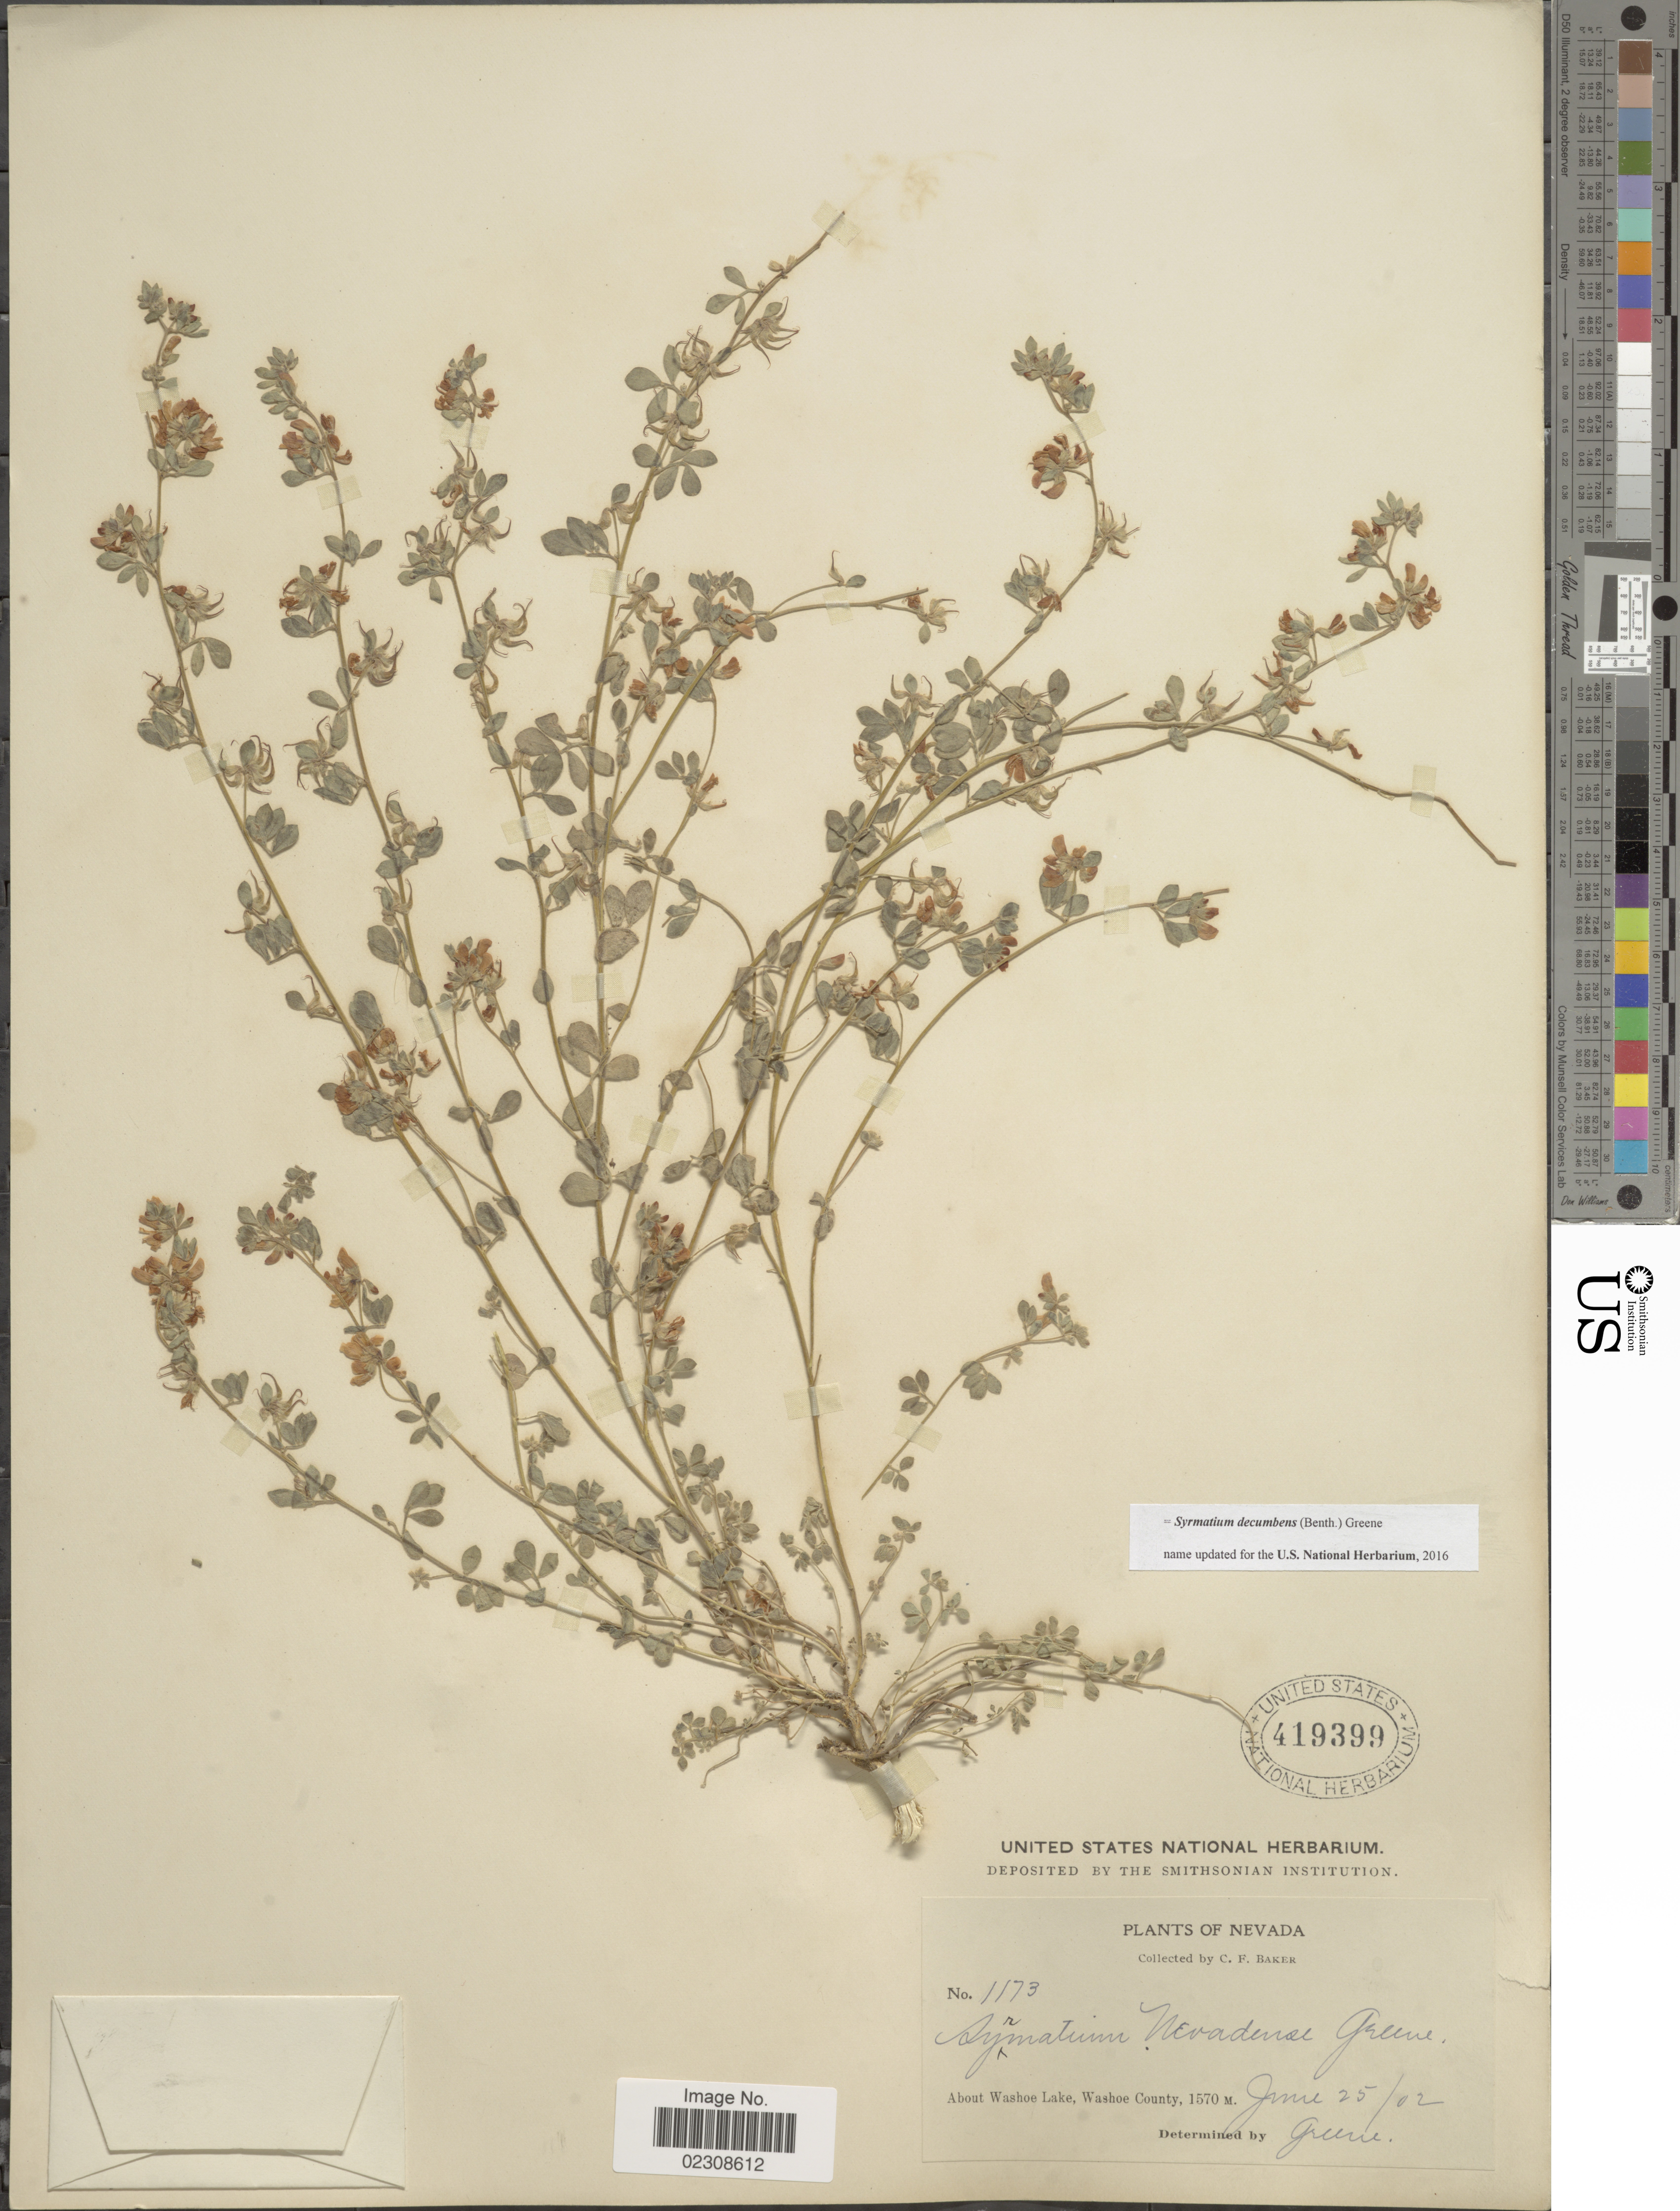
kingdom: Plantae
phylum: Tracheophyta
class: Magnoliopsida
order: Fabales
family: Fabaceae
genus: Syrmatium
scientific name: Syrmatium decumbens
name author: (Benth.) Greene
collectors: C. F. Baker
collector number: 1173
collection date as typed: Transcribed d/m/y: 25/6/2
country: United States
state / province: Nevada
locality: About Washoe Lake, Washoe County.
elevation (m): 1570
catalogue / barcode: US 419399